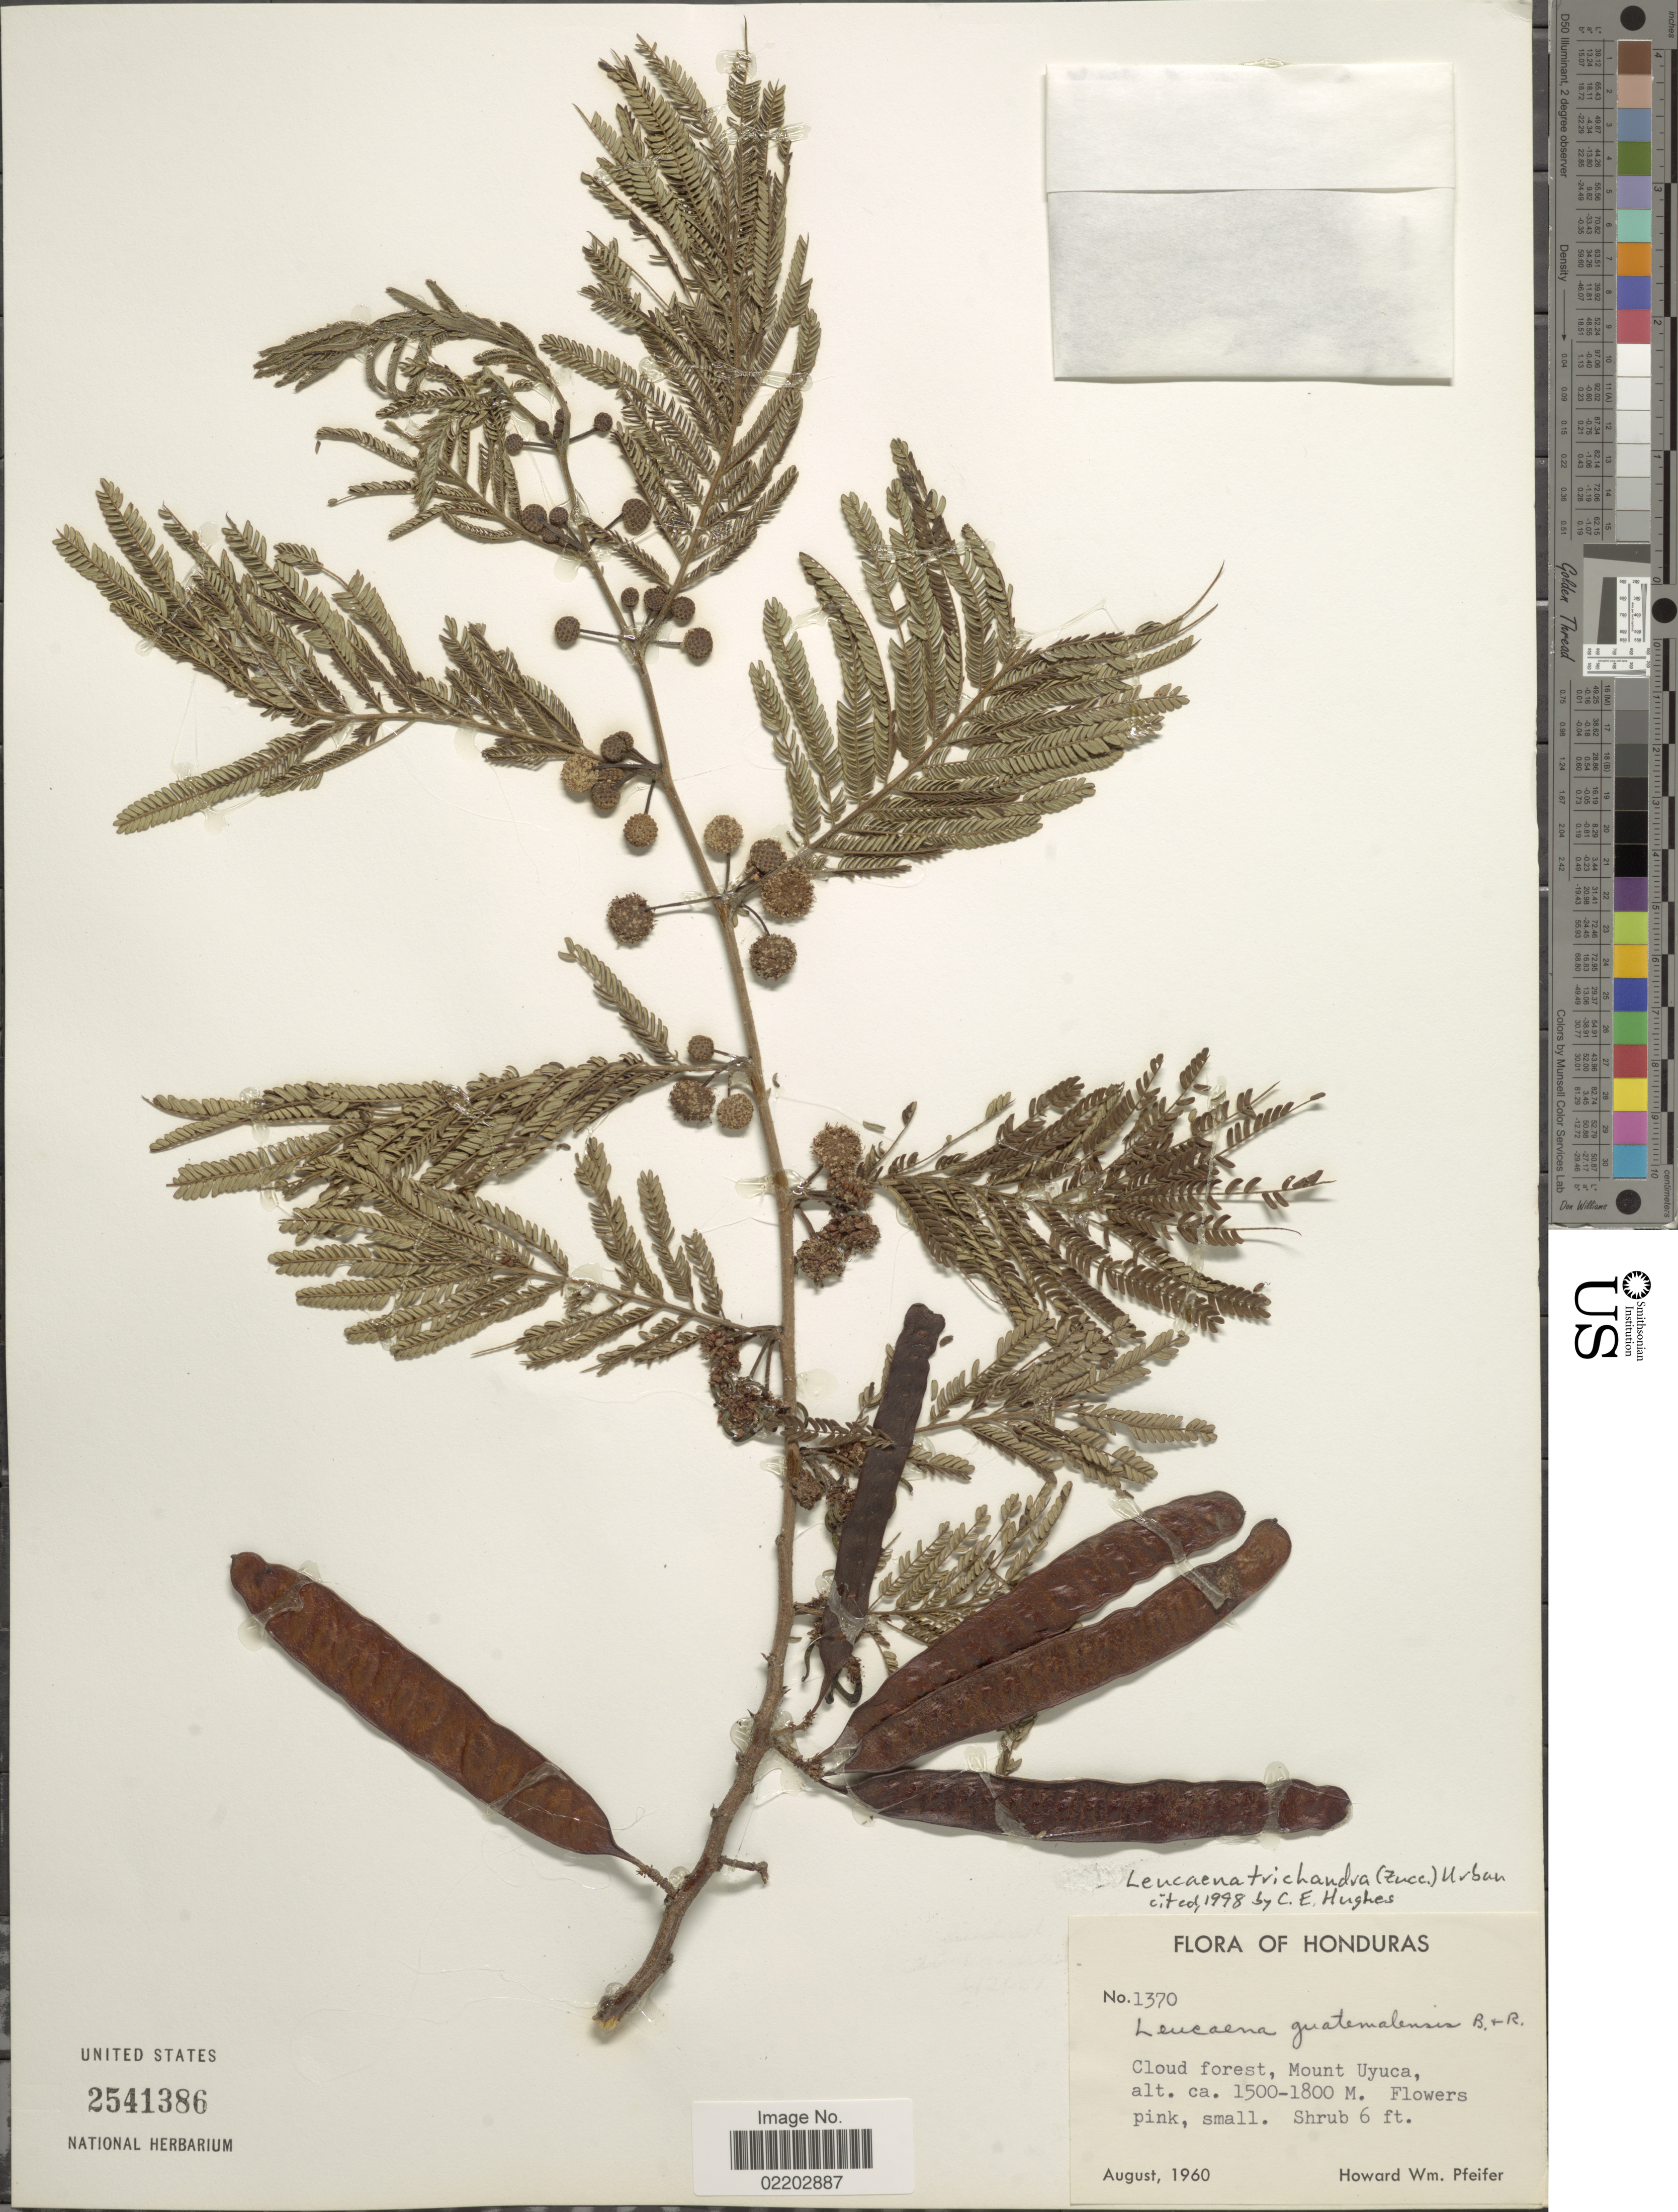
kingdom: Plantae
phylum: Tracheophyta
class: Magnoliopsida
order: Fabales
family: Fabaceae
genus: Leucaena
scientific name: Leucaena trichandra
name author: (Zucc.) Urb.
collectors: H. W. Pfeifer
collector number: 1370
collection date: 1960-08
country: Honduras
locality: Honduras, cloud forest, Mount Uyuca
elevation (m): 1500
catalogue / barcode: US 2541386